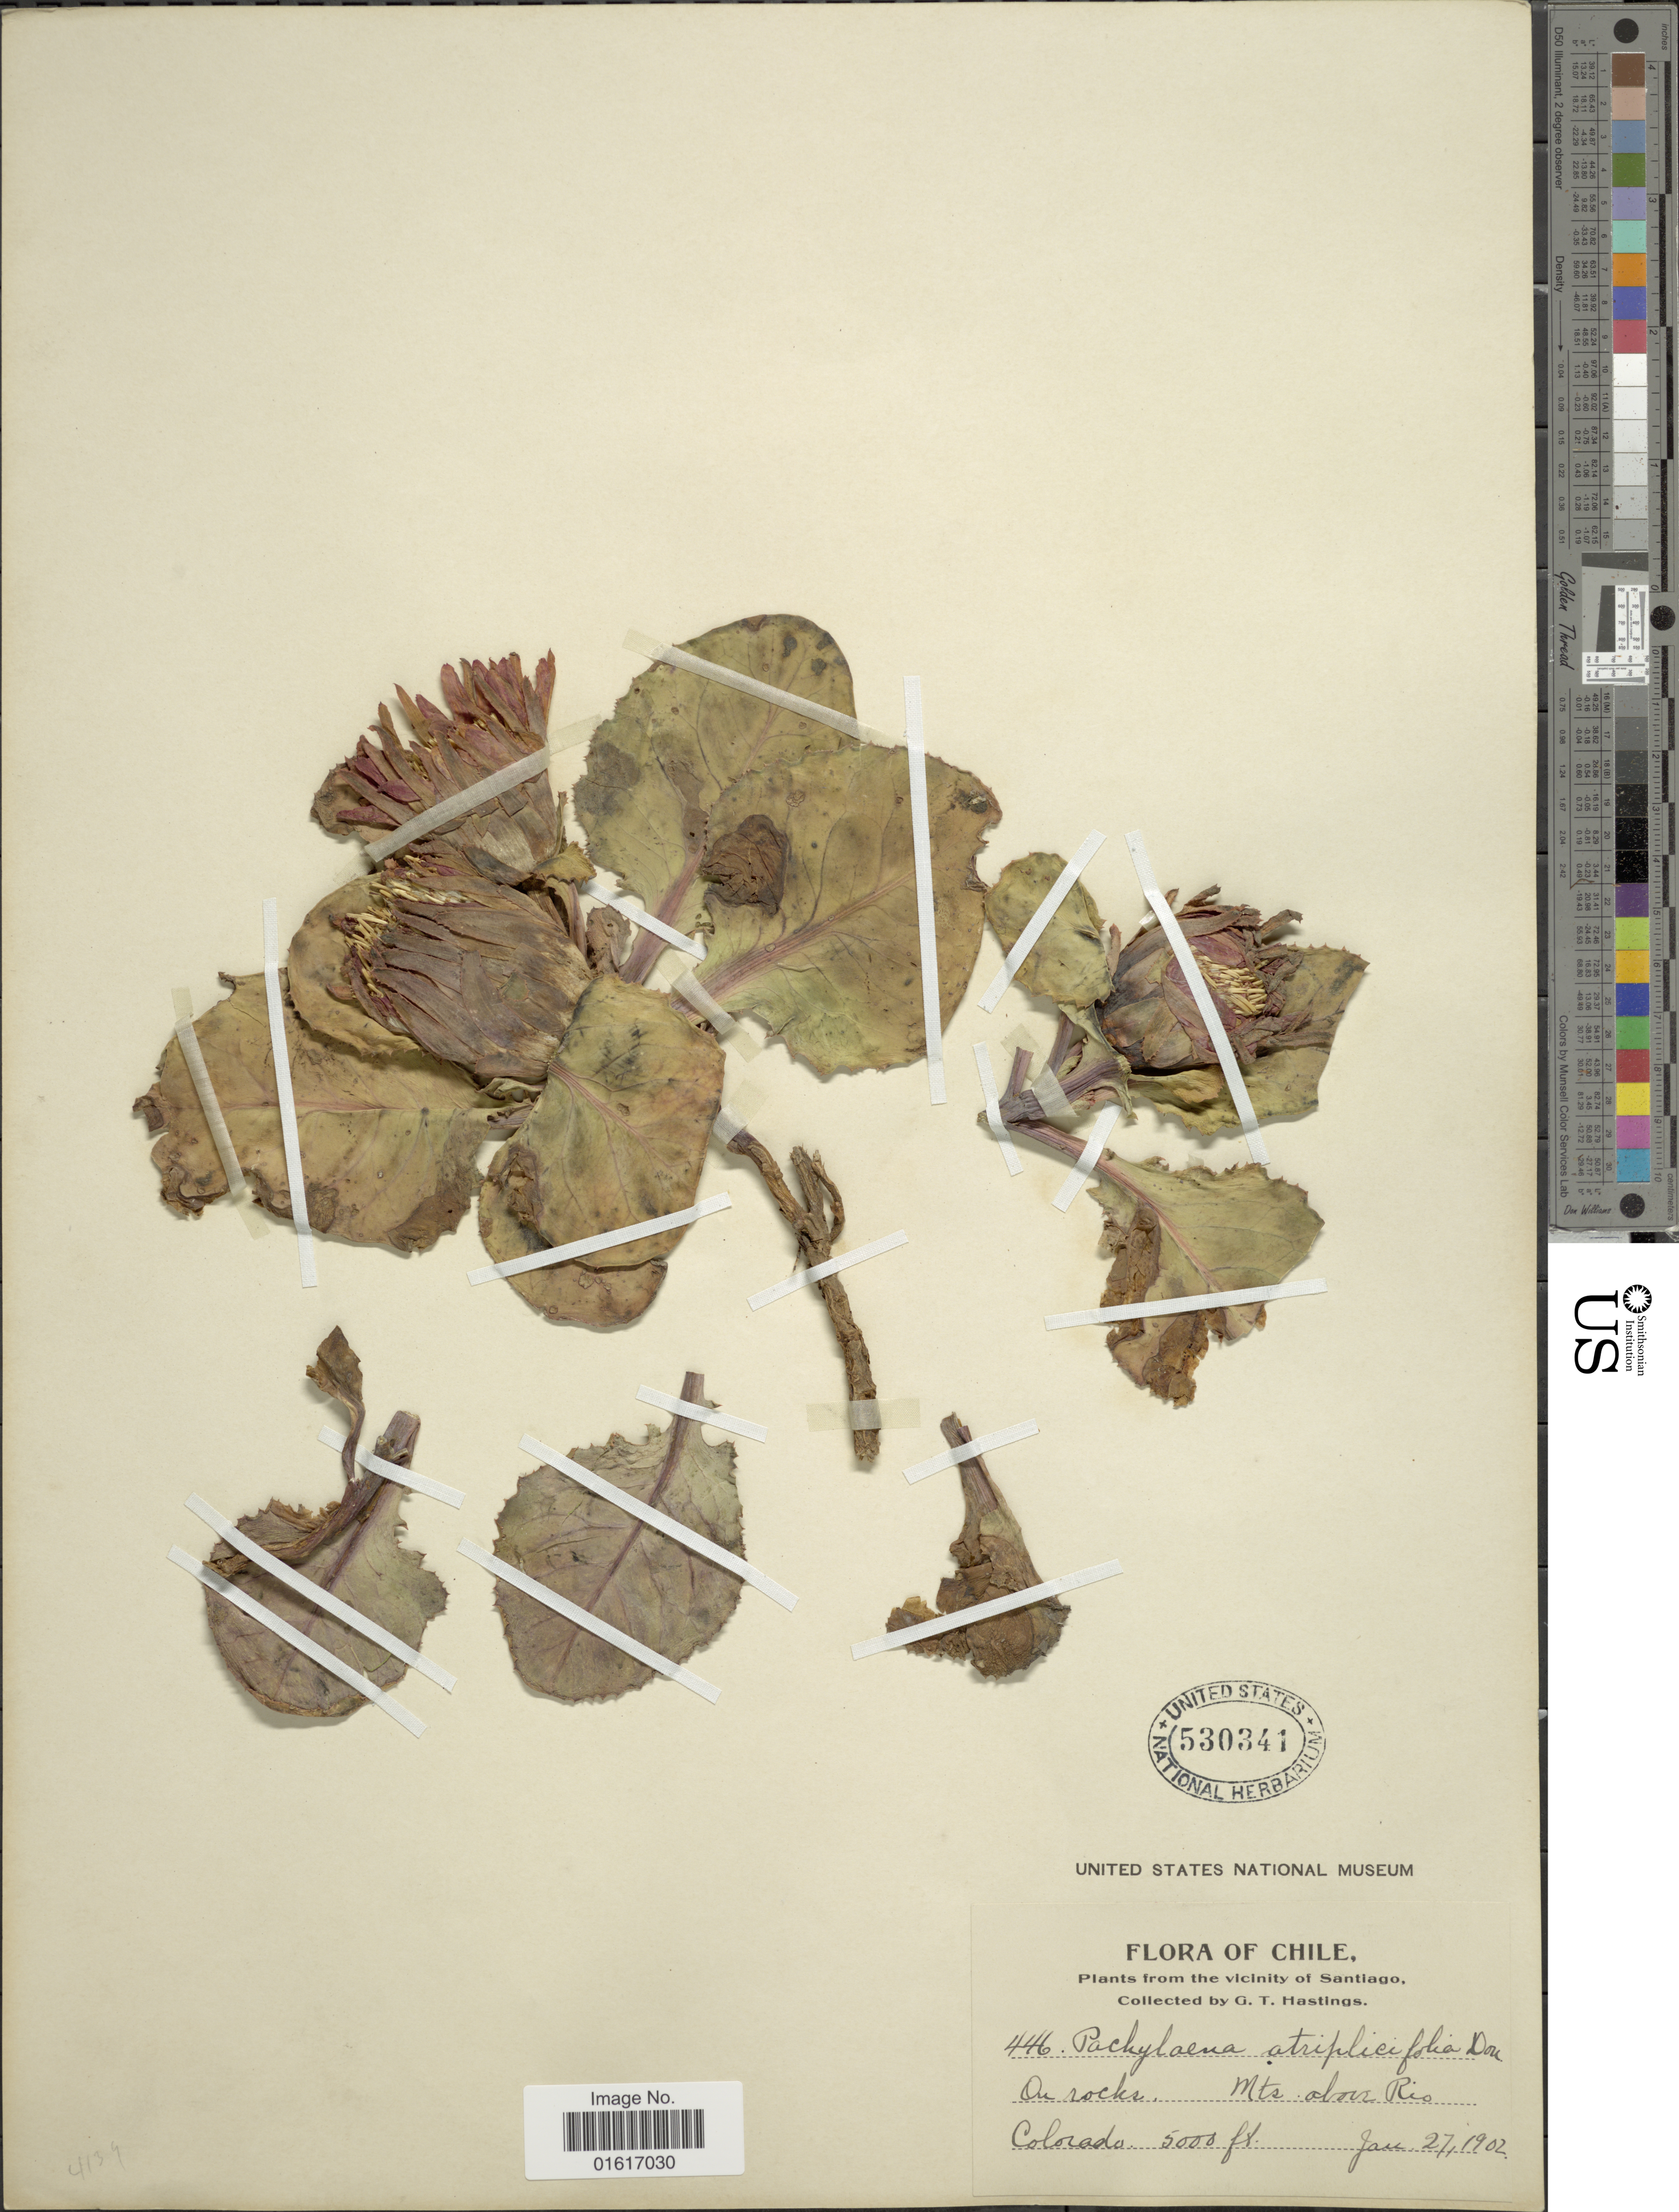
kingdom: Plantae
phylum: Tracheophyta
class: Magnoliopsida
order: Asterales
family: Asteraceae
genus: Pachylaena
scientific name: Pachylaena atriplicifolia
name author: D. Don ex Arn.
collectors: G. Hastings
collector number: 446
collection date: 1902-01-27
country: Chile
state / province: Región Metropolitana (RM)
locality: Vicinity of Santiago, Mts. above Rio Colorado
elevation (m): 1524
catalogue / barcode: US 530341